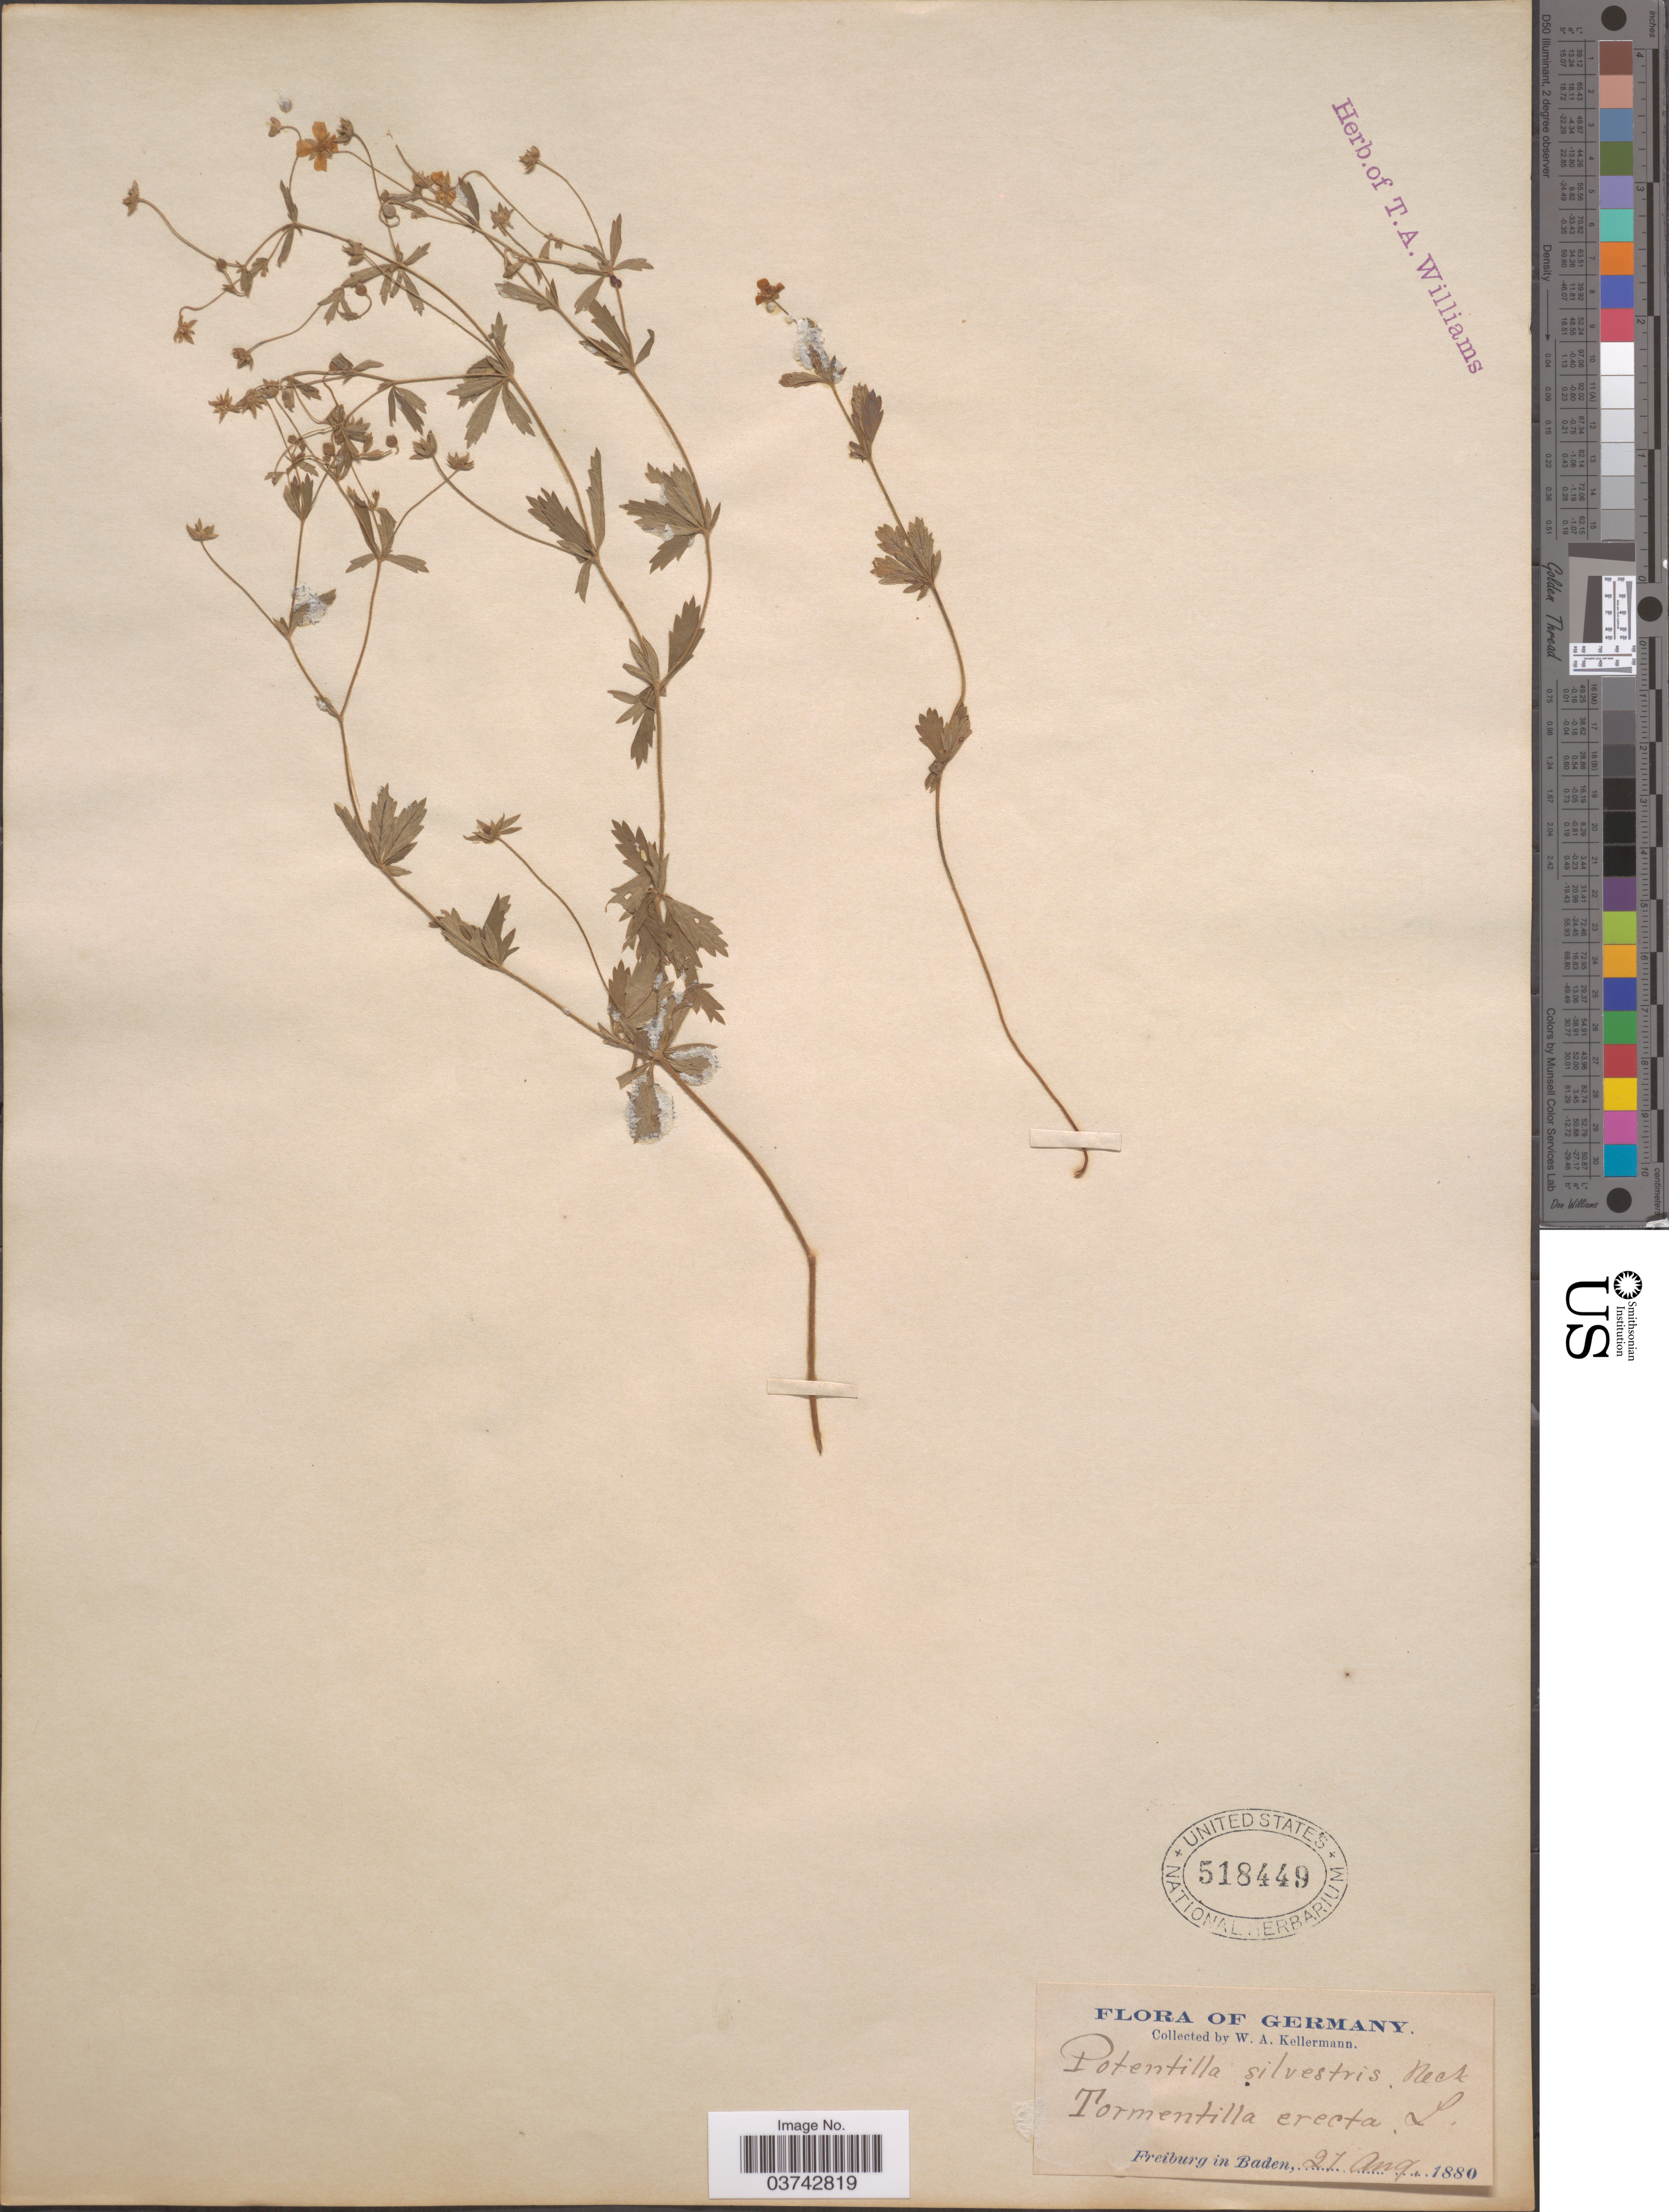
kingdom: Plantae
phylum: Tracheophyta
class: Magnoliopsida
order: Rosales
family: Rosaceae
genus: Potentilla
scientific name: Potentilla silvestris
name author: Neck.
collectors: W. Kellerman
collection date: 1880-08-27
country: Germany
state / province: Baden-Württemberg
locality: Freiburg in Baden.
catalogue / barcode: US 518449